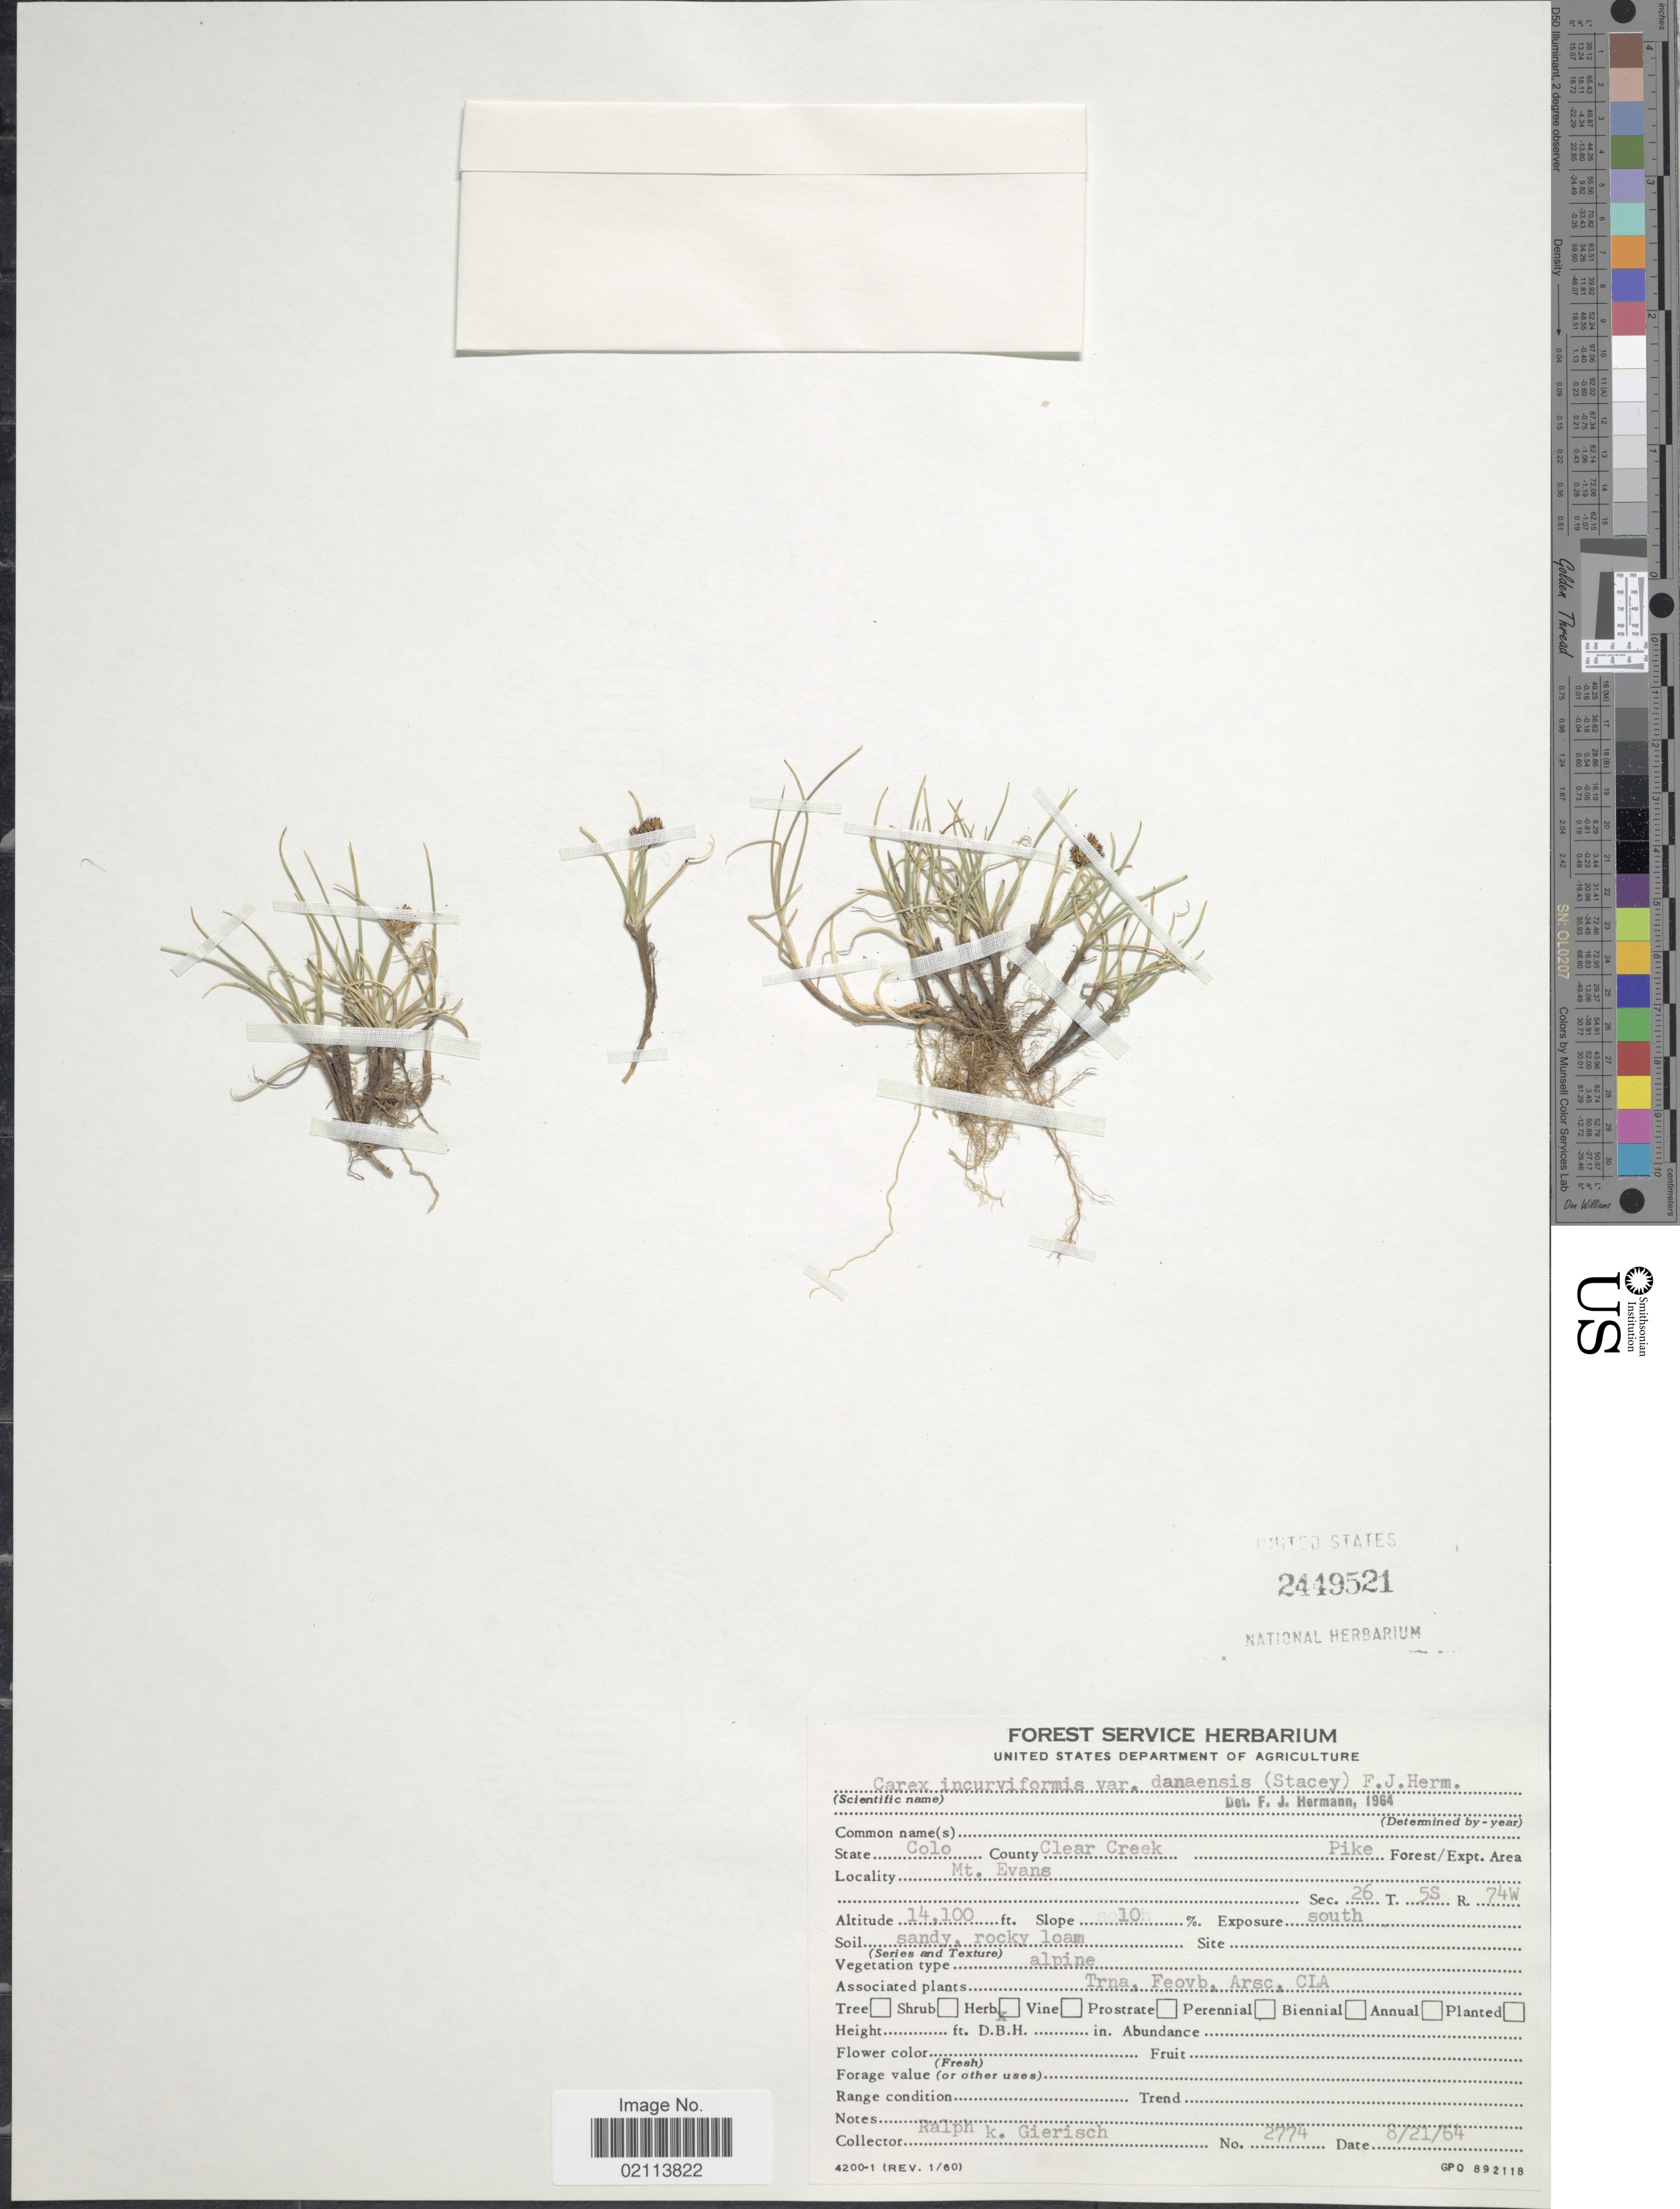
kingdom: Plantae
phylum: Tracheophyta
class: Liliopsida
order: Poales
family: Cyperaceae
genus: Carex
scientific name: Carex incurviformis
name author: Mack.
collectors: R. Gierisch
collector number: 2774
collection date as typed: Transcribed d/m/y: 21/8/64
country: United States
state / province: Colorado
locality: State Colo., County Clear Creek, Mt. Evans, Sec. 26 T5S R74W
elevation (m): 4298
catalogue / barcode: US 2449521